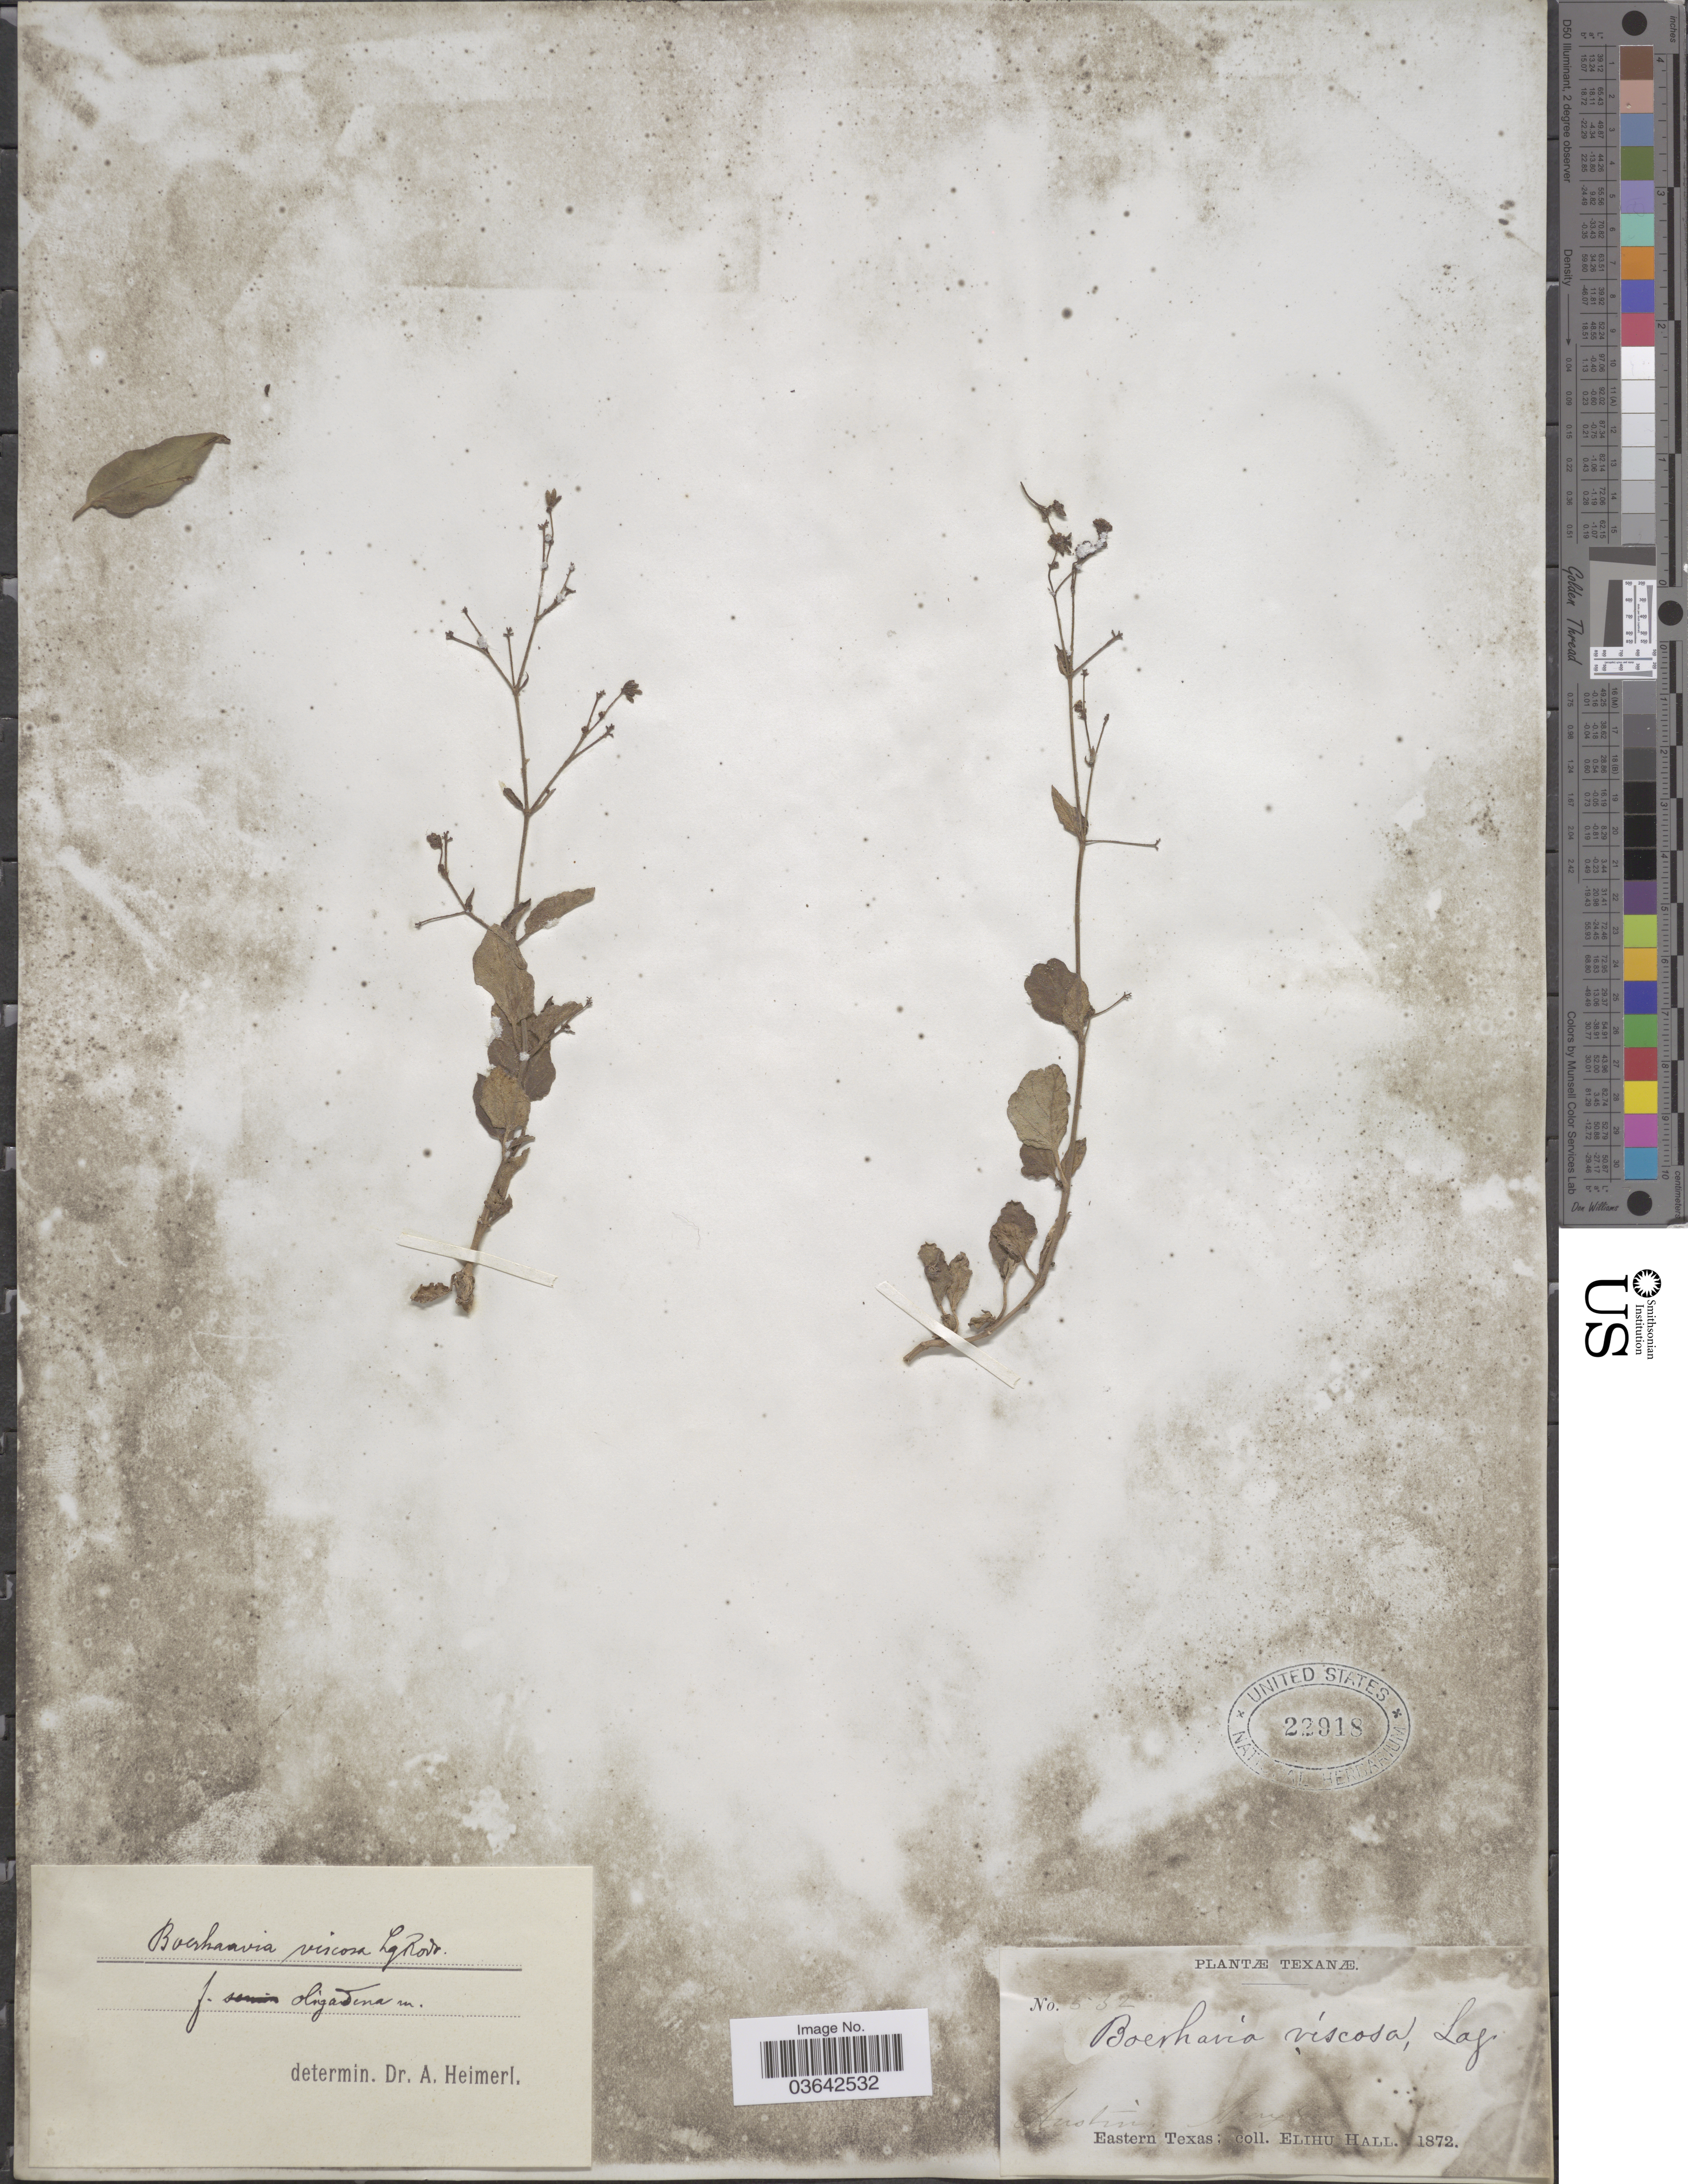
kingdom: Plantae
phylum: Tracheophyta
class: Magnoliopsida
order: Caryophyllales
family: Nyctaginaceae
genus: Boerhavia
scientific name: Boerhavia coccinea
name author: Mill.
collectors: E. Hall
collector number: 532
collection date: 1872-05-08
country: United States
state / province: Texas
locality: Austin. Eastern Texas.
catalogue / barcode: US 22918